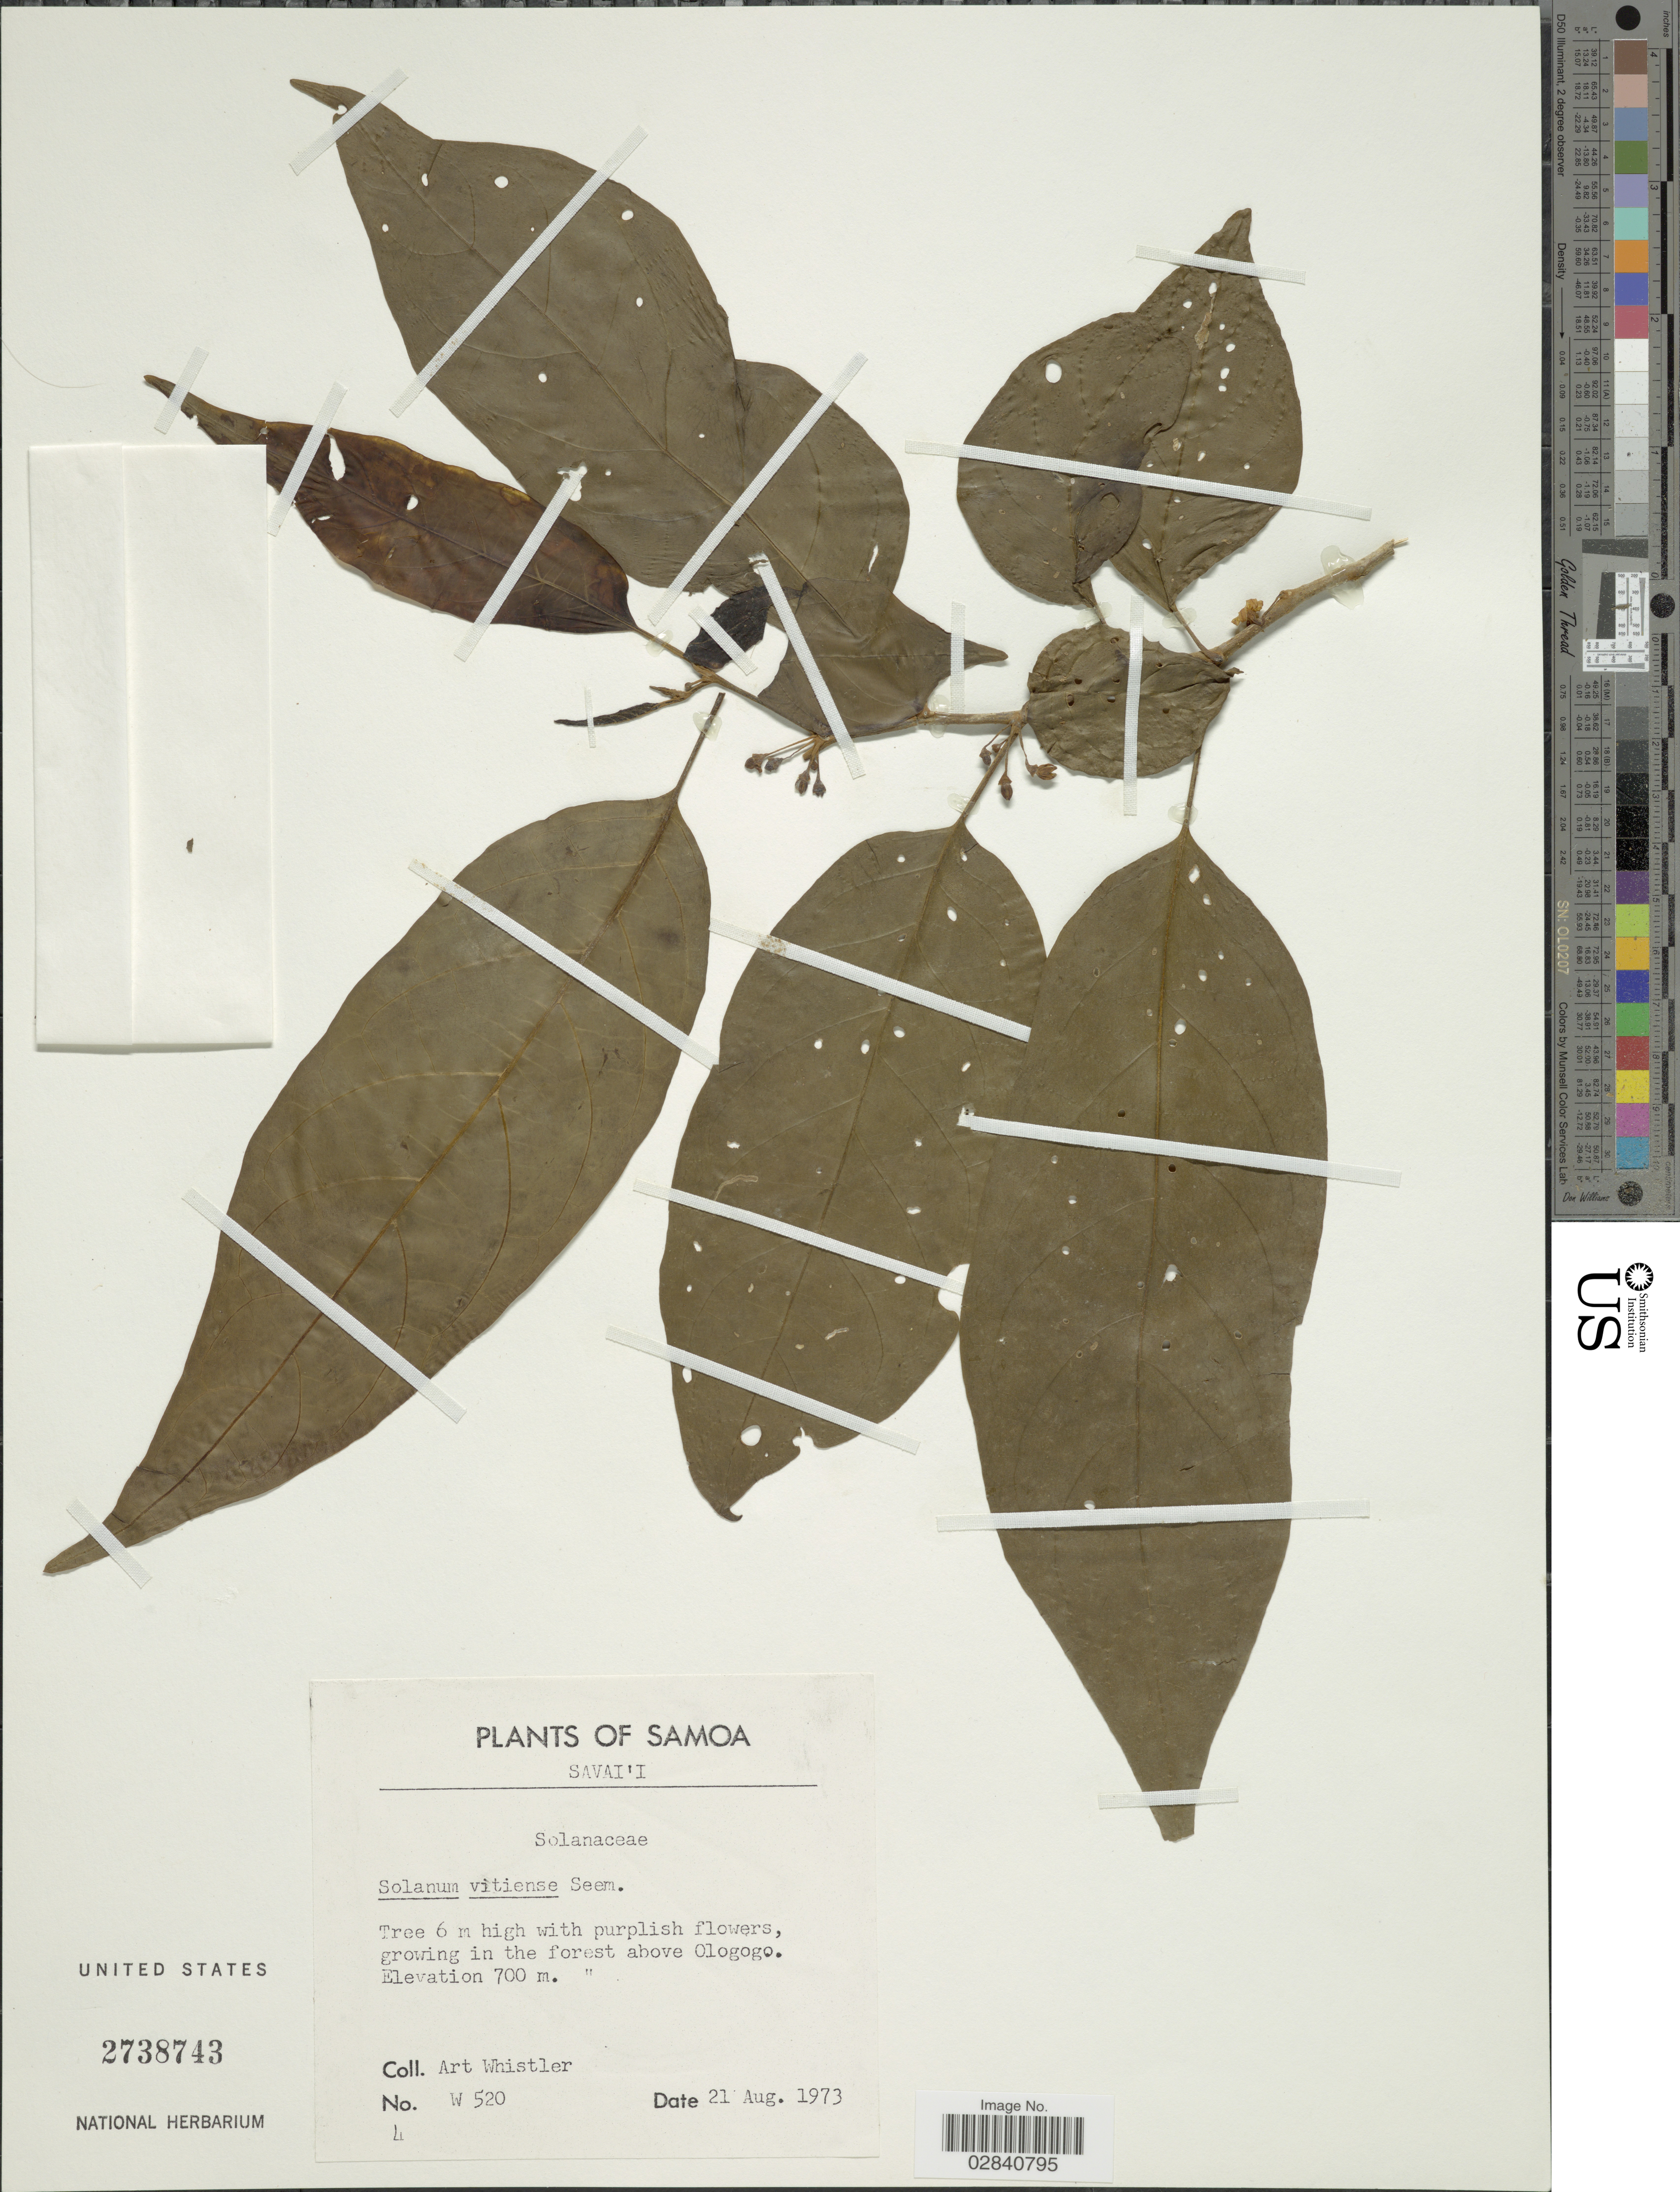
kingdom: Plantae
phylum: Tracheophyta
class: Magnoliopsida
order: Solanales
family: Solanaceae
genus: Lycianthes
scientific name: Lycianthes vitiensis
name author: (Seem.) A.R. Bean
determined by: Knapp, S. D.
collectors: A. Whistler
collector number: W520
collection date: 1973-08-21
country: Samoa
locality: Samoa. Savai'i. In the forest above Ologogo.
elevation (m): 700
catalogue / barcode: US 2738743